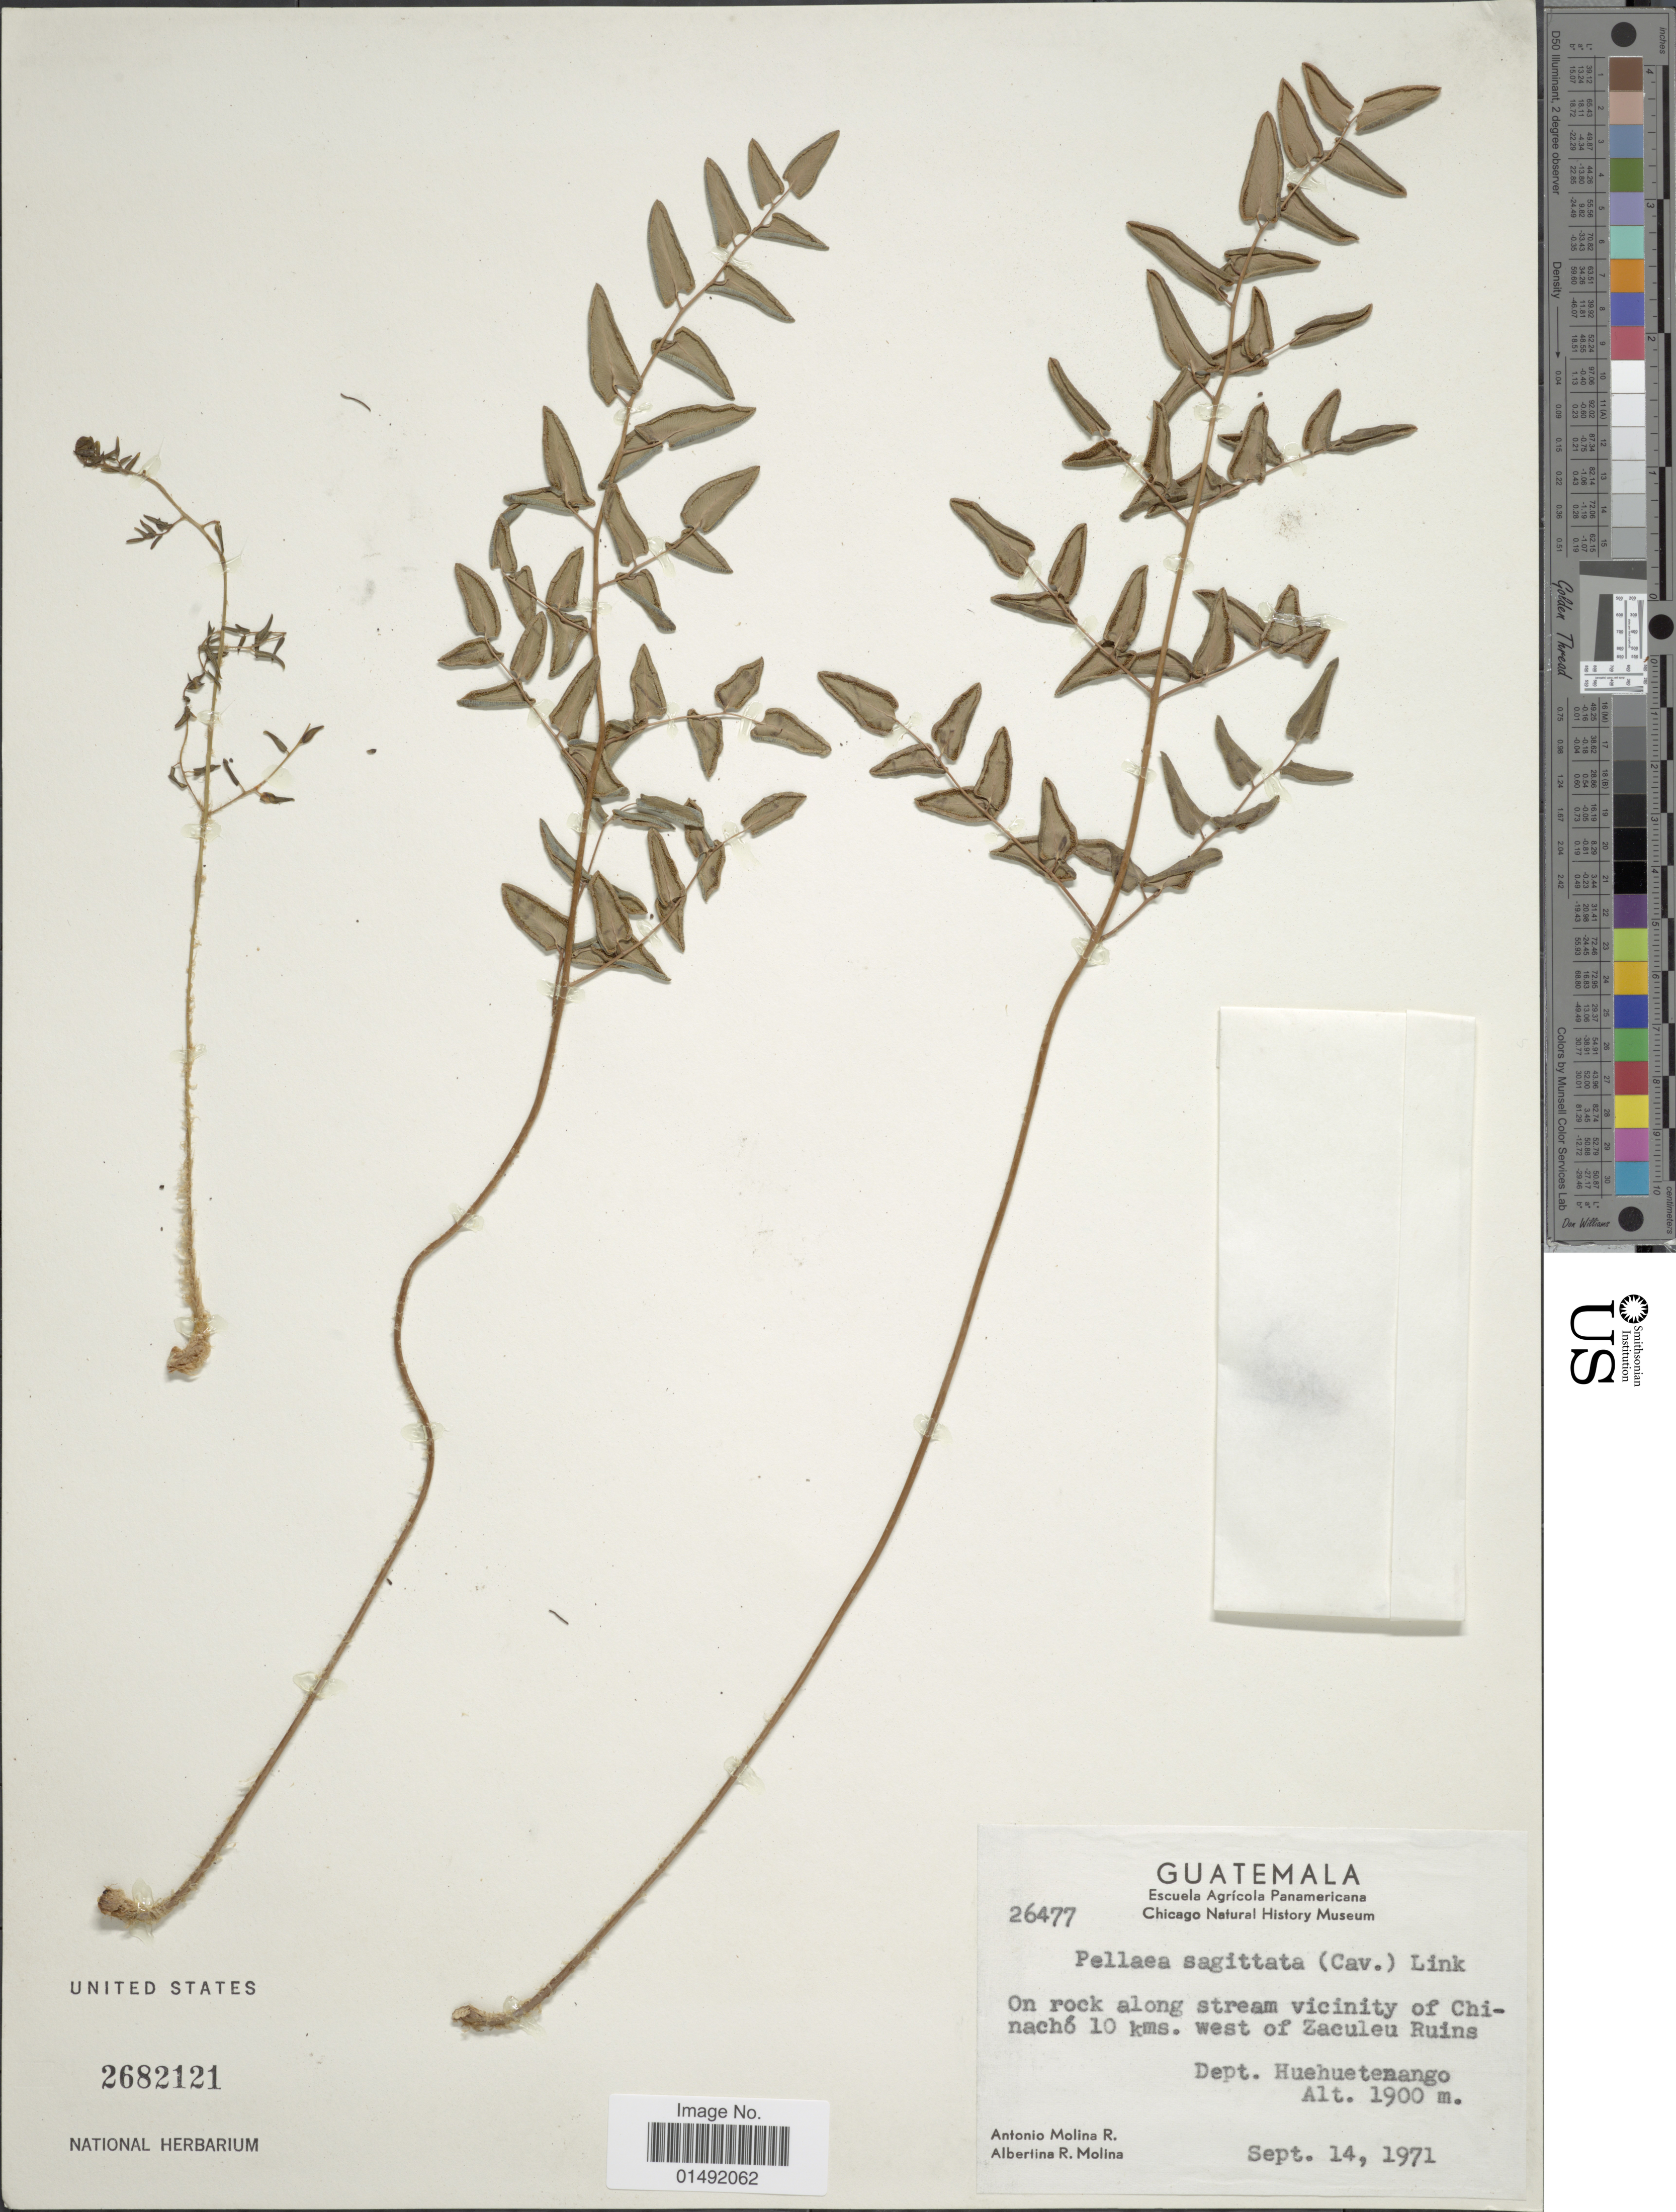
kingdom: Plantae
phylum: Tracheophyta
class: Polypodiopsida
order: Polypodiales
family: Pteridaceae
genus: Pellaea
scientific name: Pellaea sagittata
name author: (Cav.) Link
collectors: A. Molina R. & A. R. Molina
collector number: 26477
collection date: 1971-09-14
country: Guatemala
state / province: Huehuetenango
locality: On rock along stream vicinity of Chinachó 10 kms. west of Zaculeu Ruins, dept. Huehuetenango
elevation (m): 1900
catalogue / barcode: US 2682121